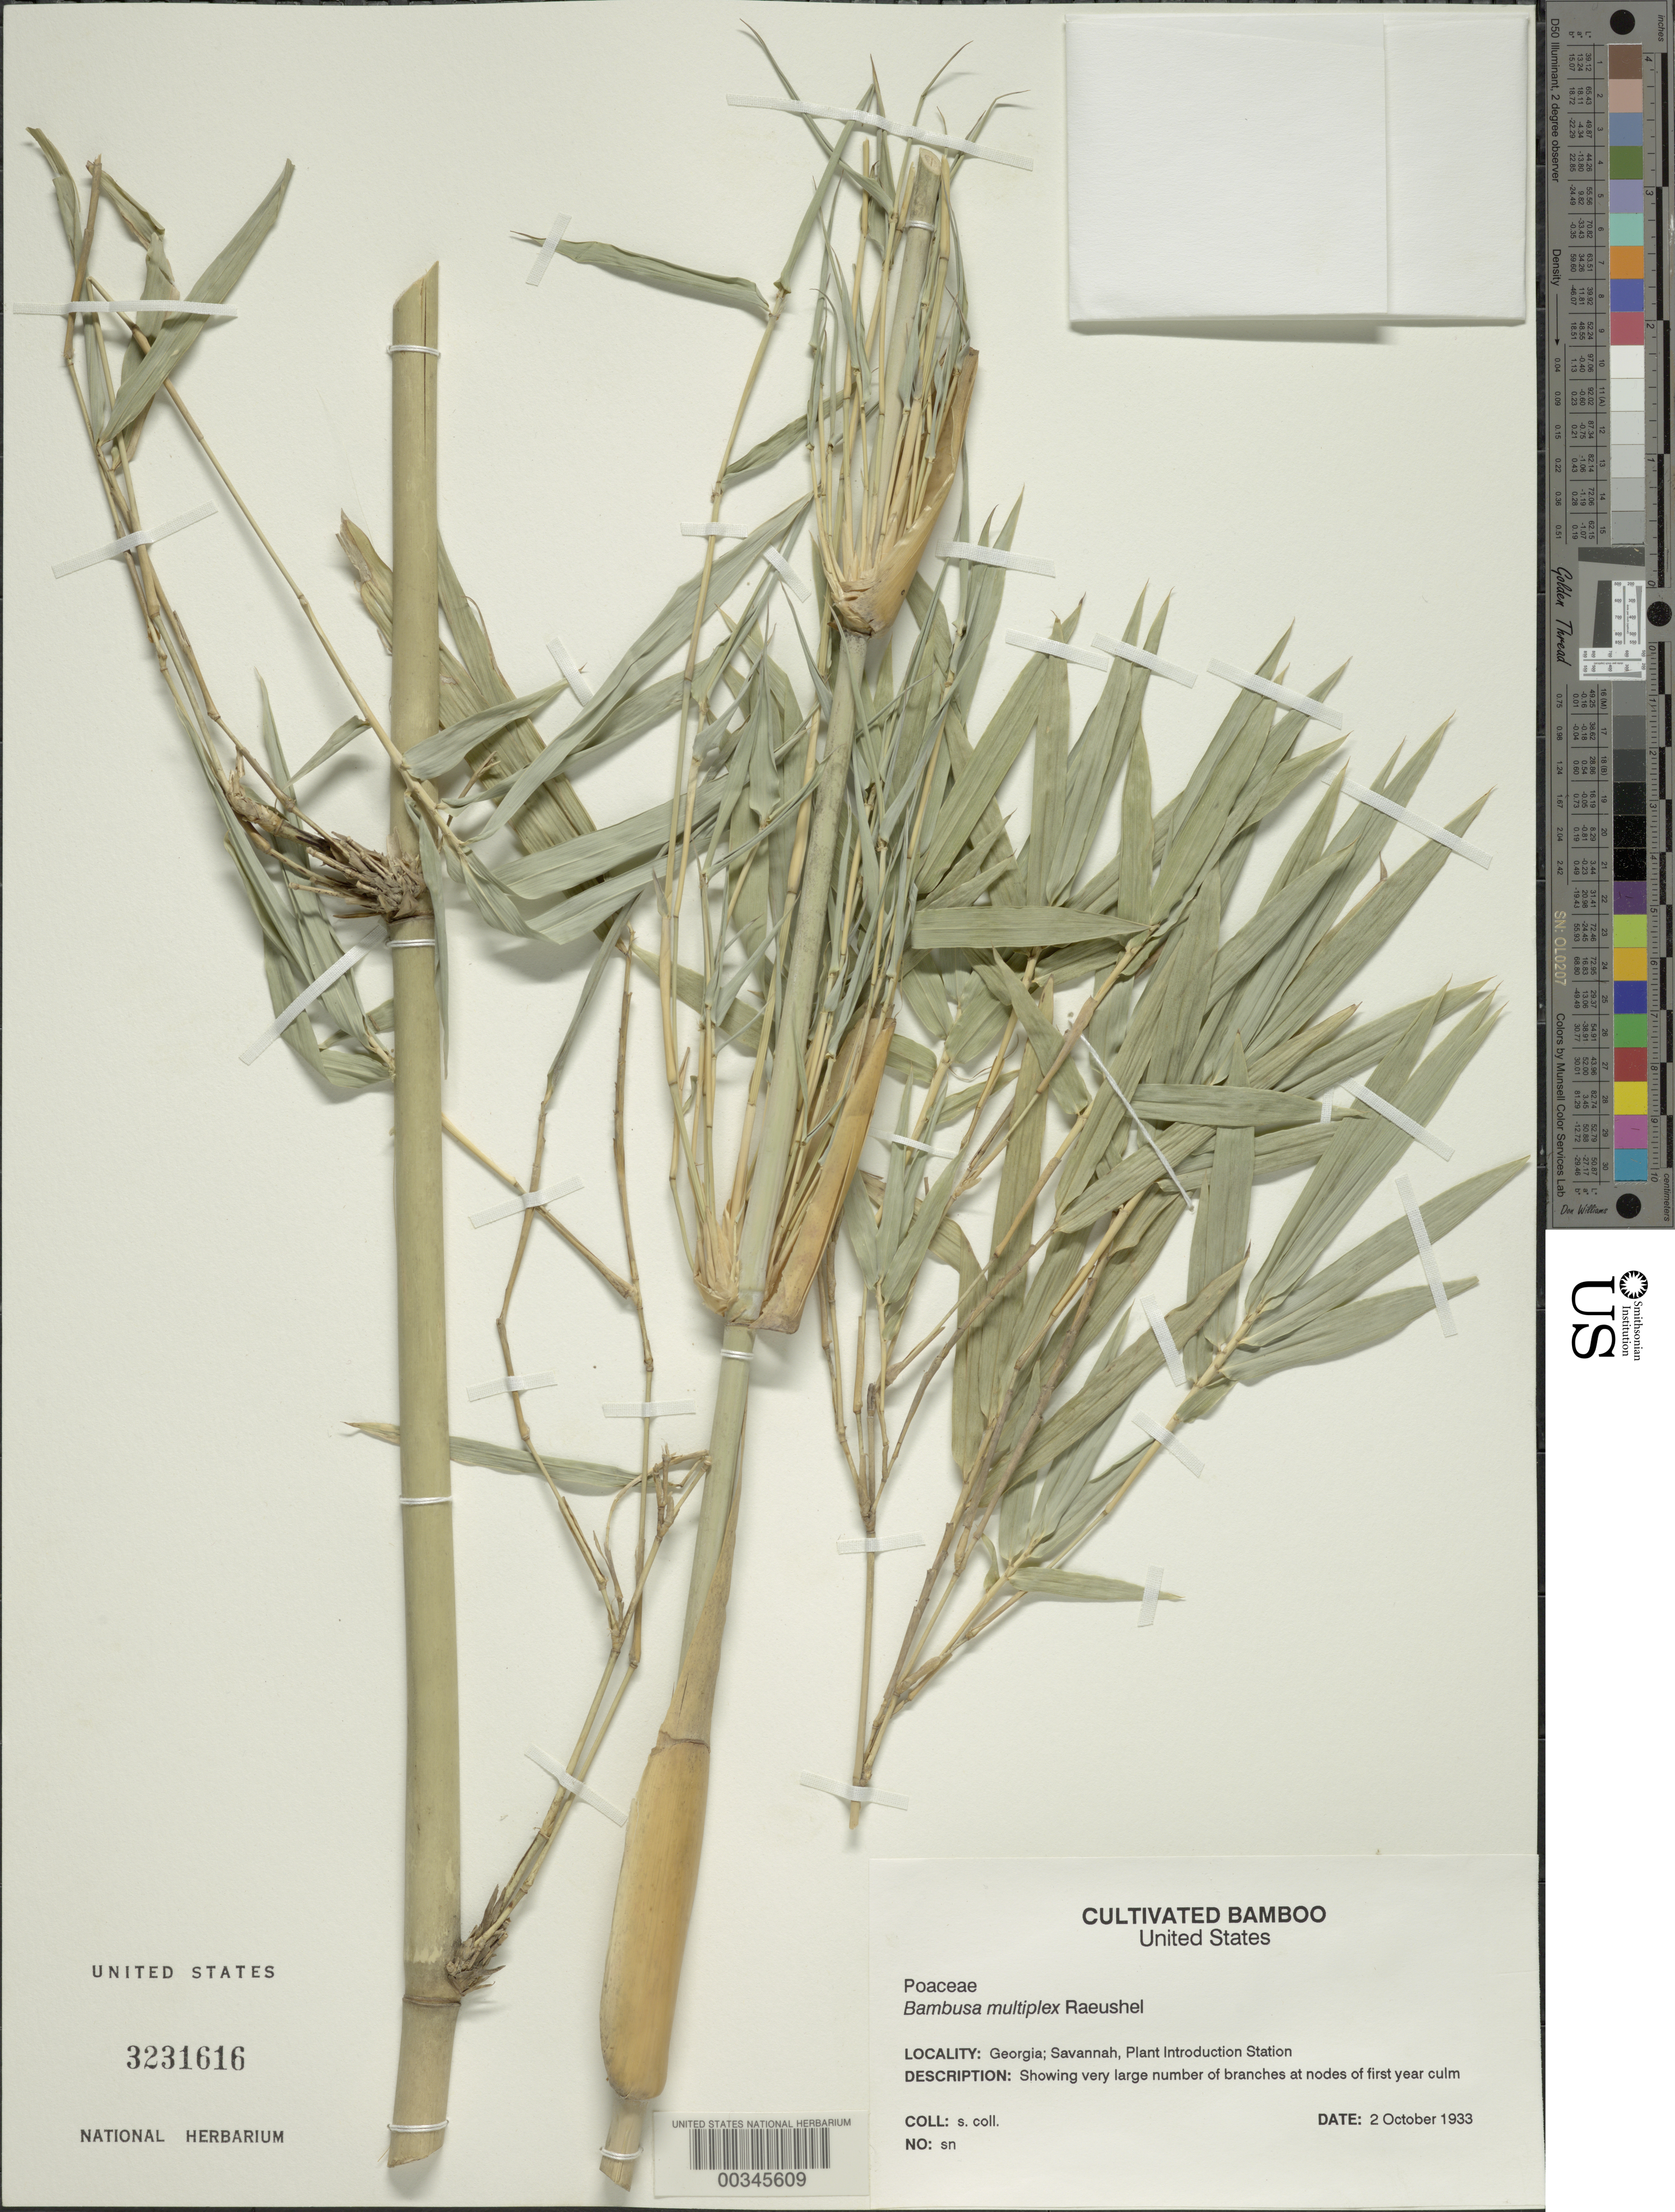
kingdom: Plantae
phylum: Tracheophyta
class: Liliopsida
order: Poales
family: Poaceae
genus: Bambusa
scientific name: Bambusa multiplex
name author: (Lour.) Raeusch. ex Schult. & Schult. f.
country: United States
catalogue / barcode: US 3231616